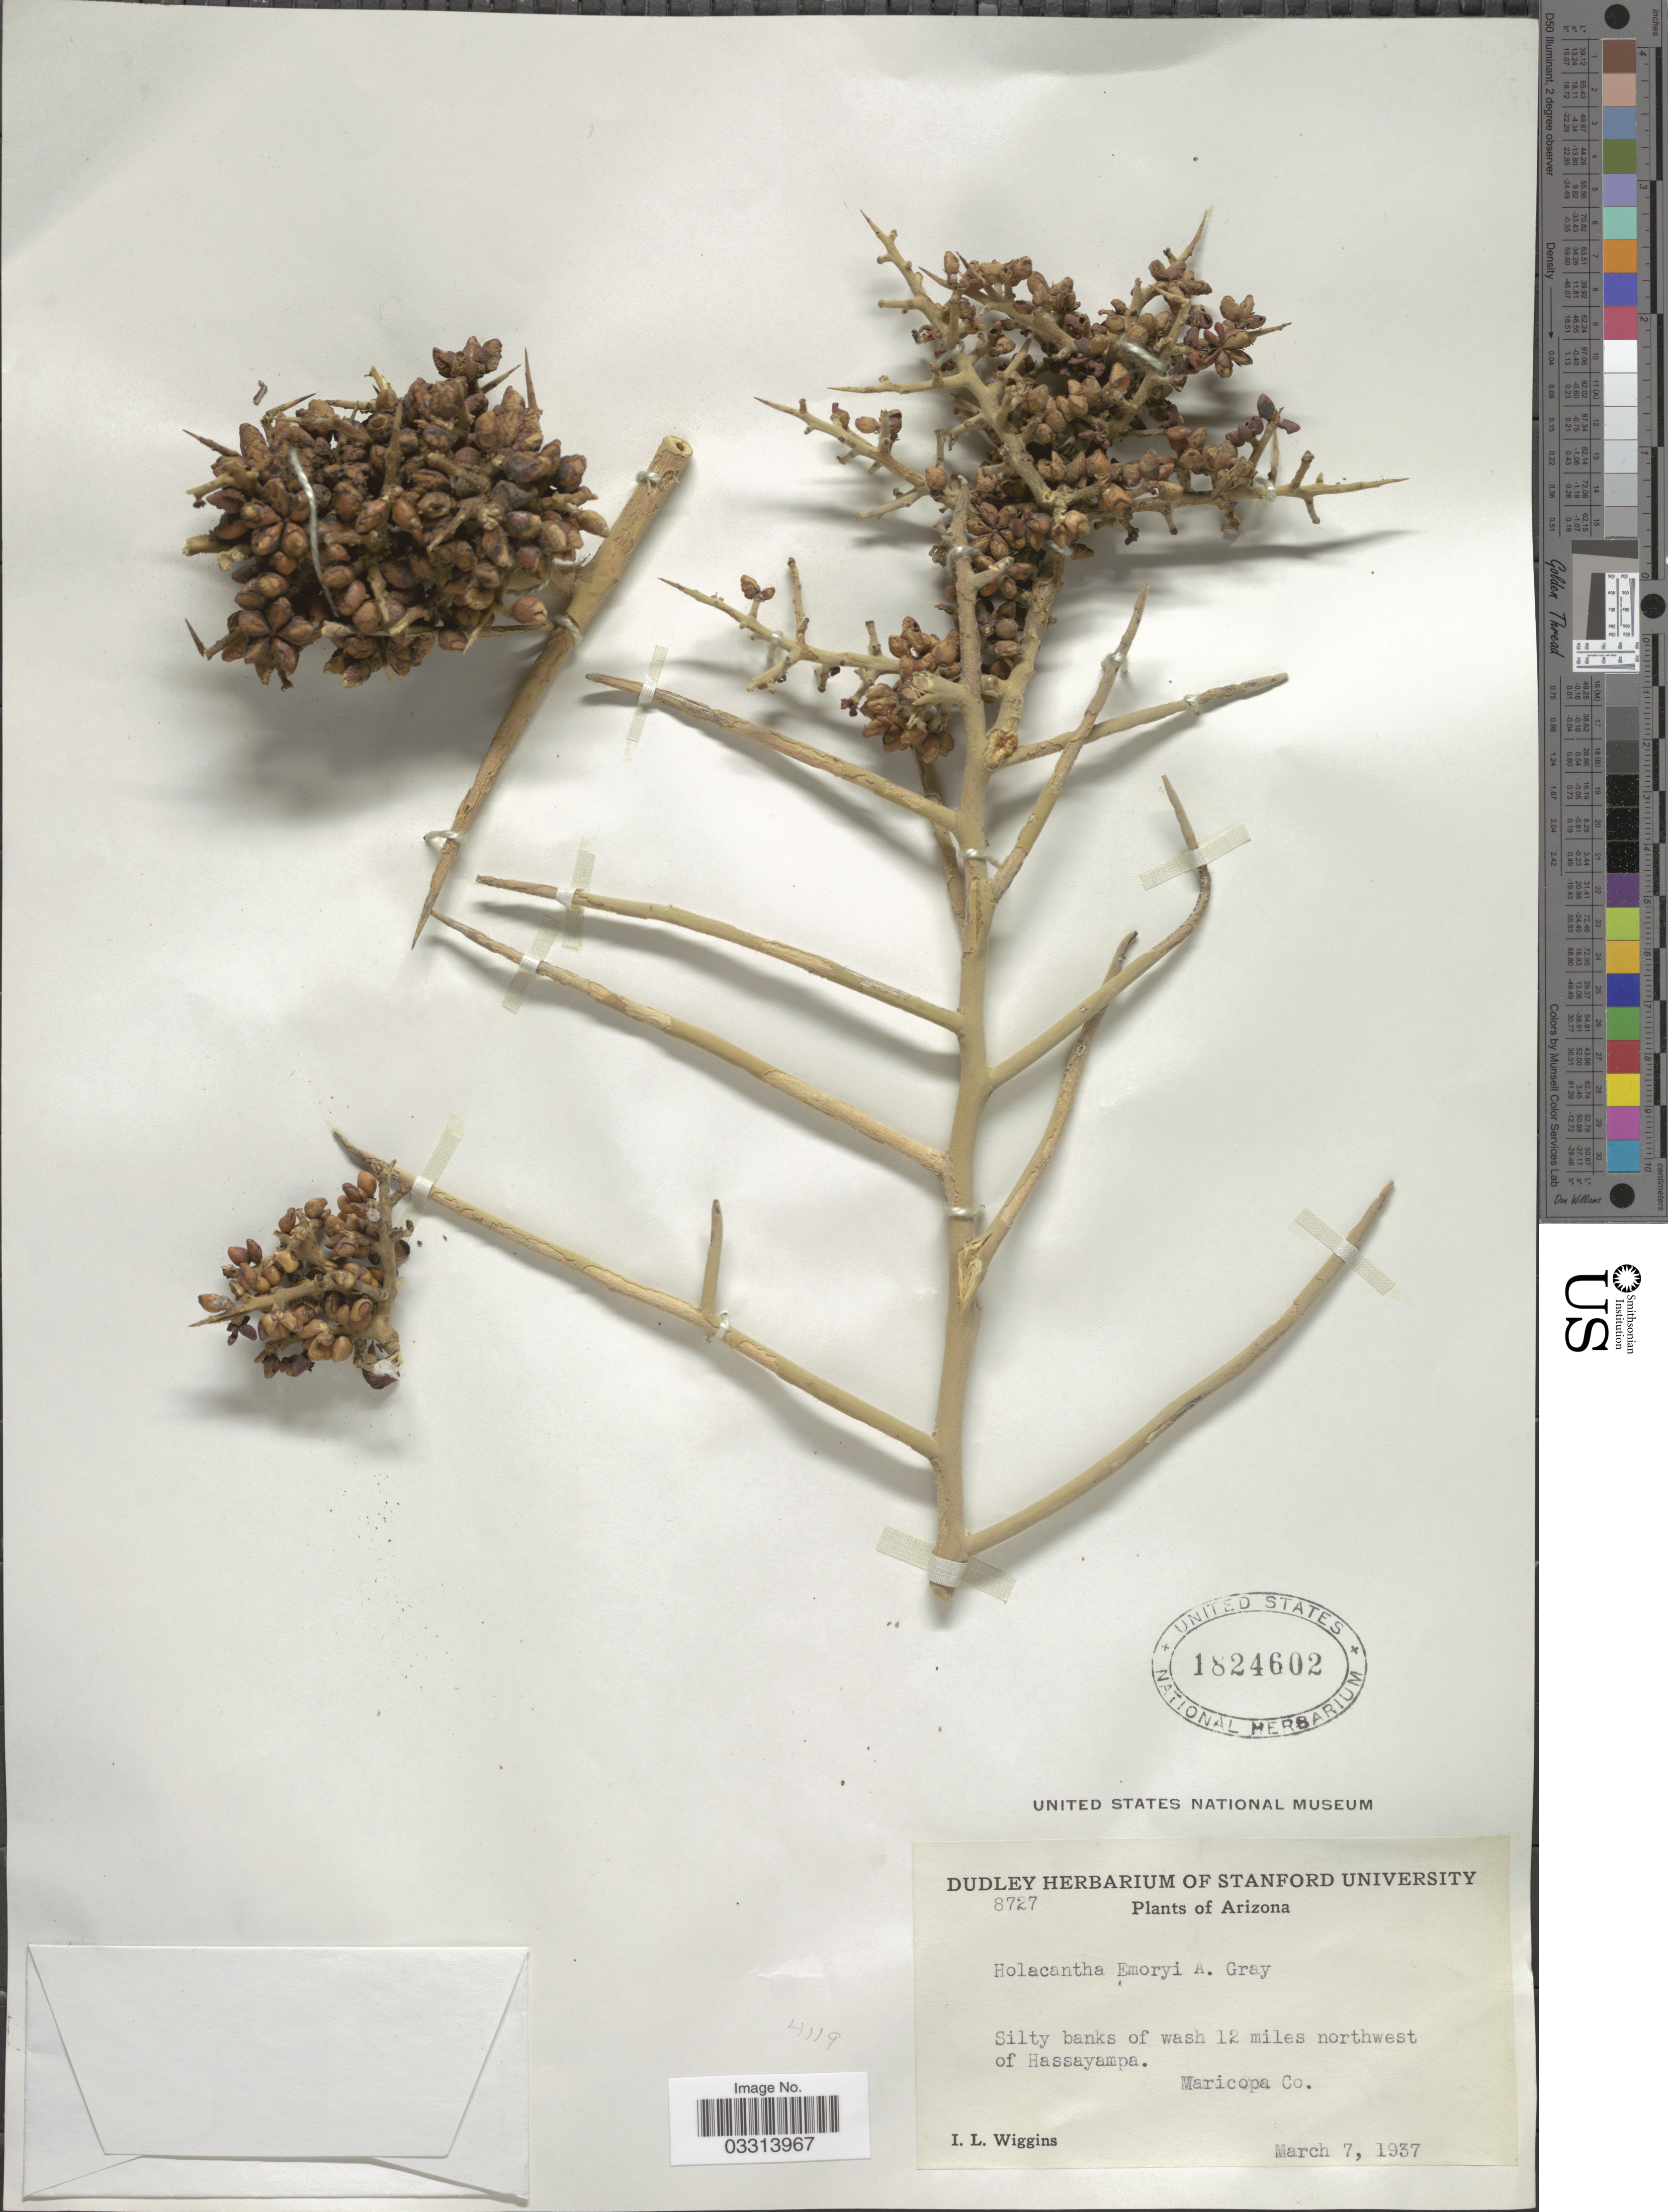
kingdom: Plantae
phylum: Tracheophyta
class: Magnoliopsida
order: Sapindales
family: Simaroubaceae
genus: Castela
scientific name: Castela emoryi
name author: (A. Gray) Moran & Felger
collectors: I. L. Wiggins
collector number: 8727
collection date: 1937-03-07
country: United States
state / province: Arizona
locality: Silty banks of wash 12 miles northwest of Hassayampa. Maricopa Co.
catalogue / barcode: US 1824602